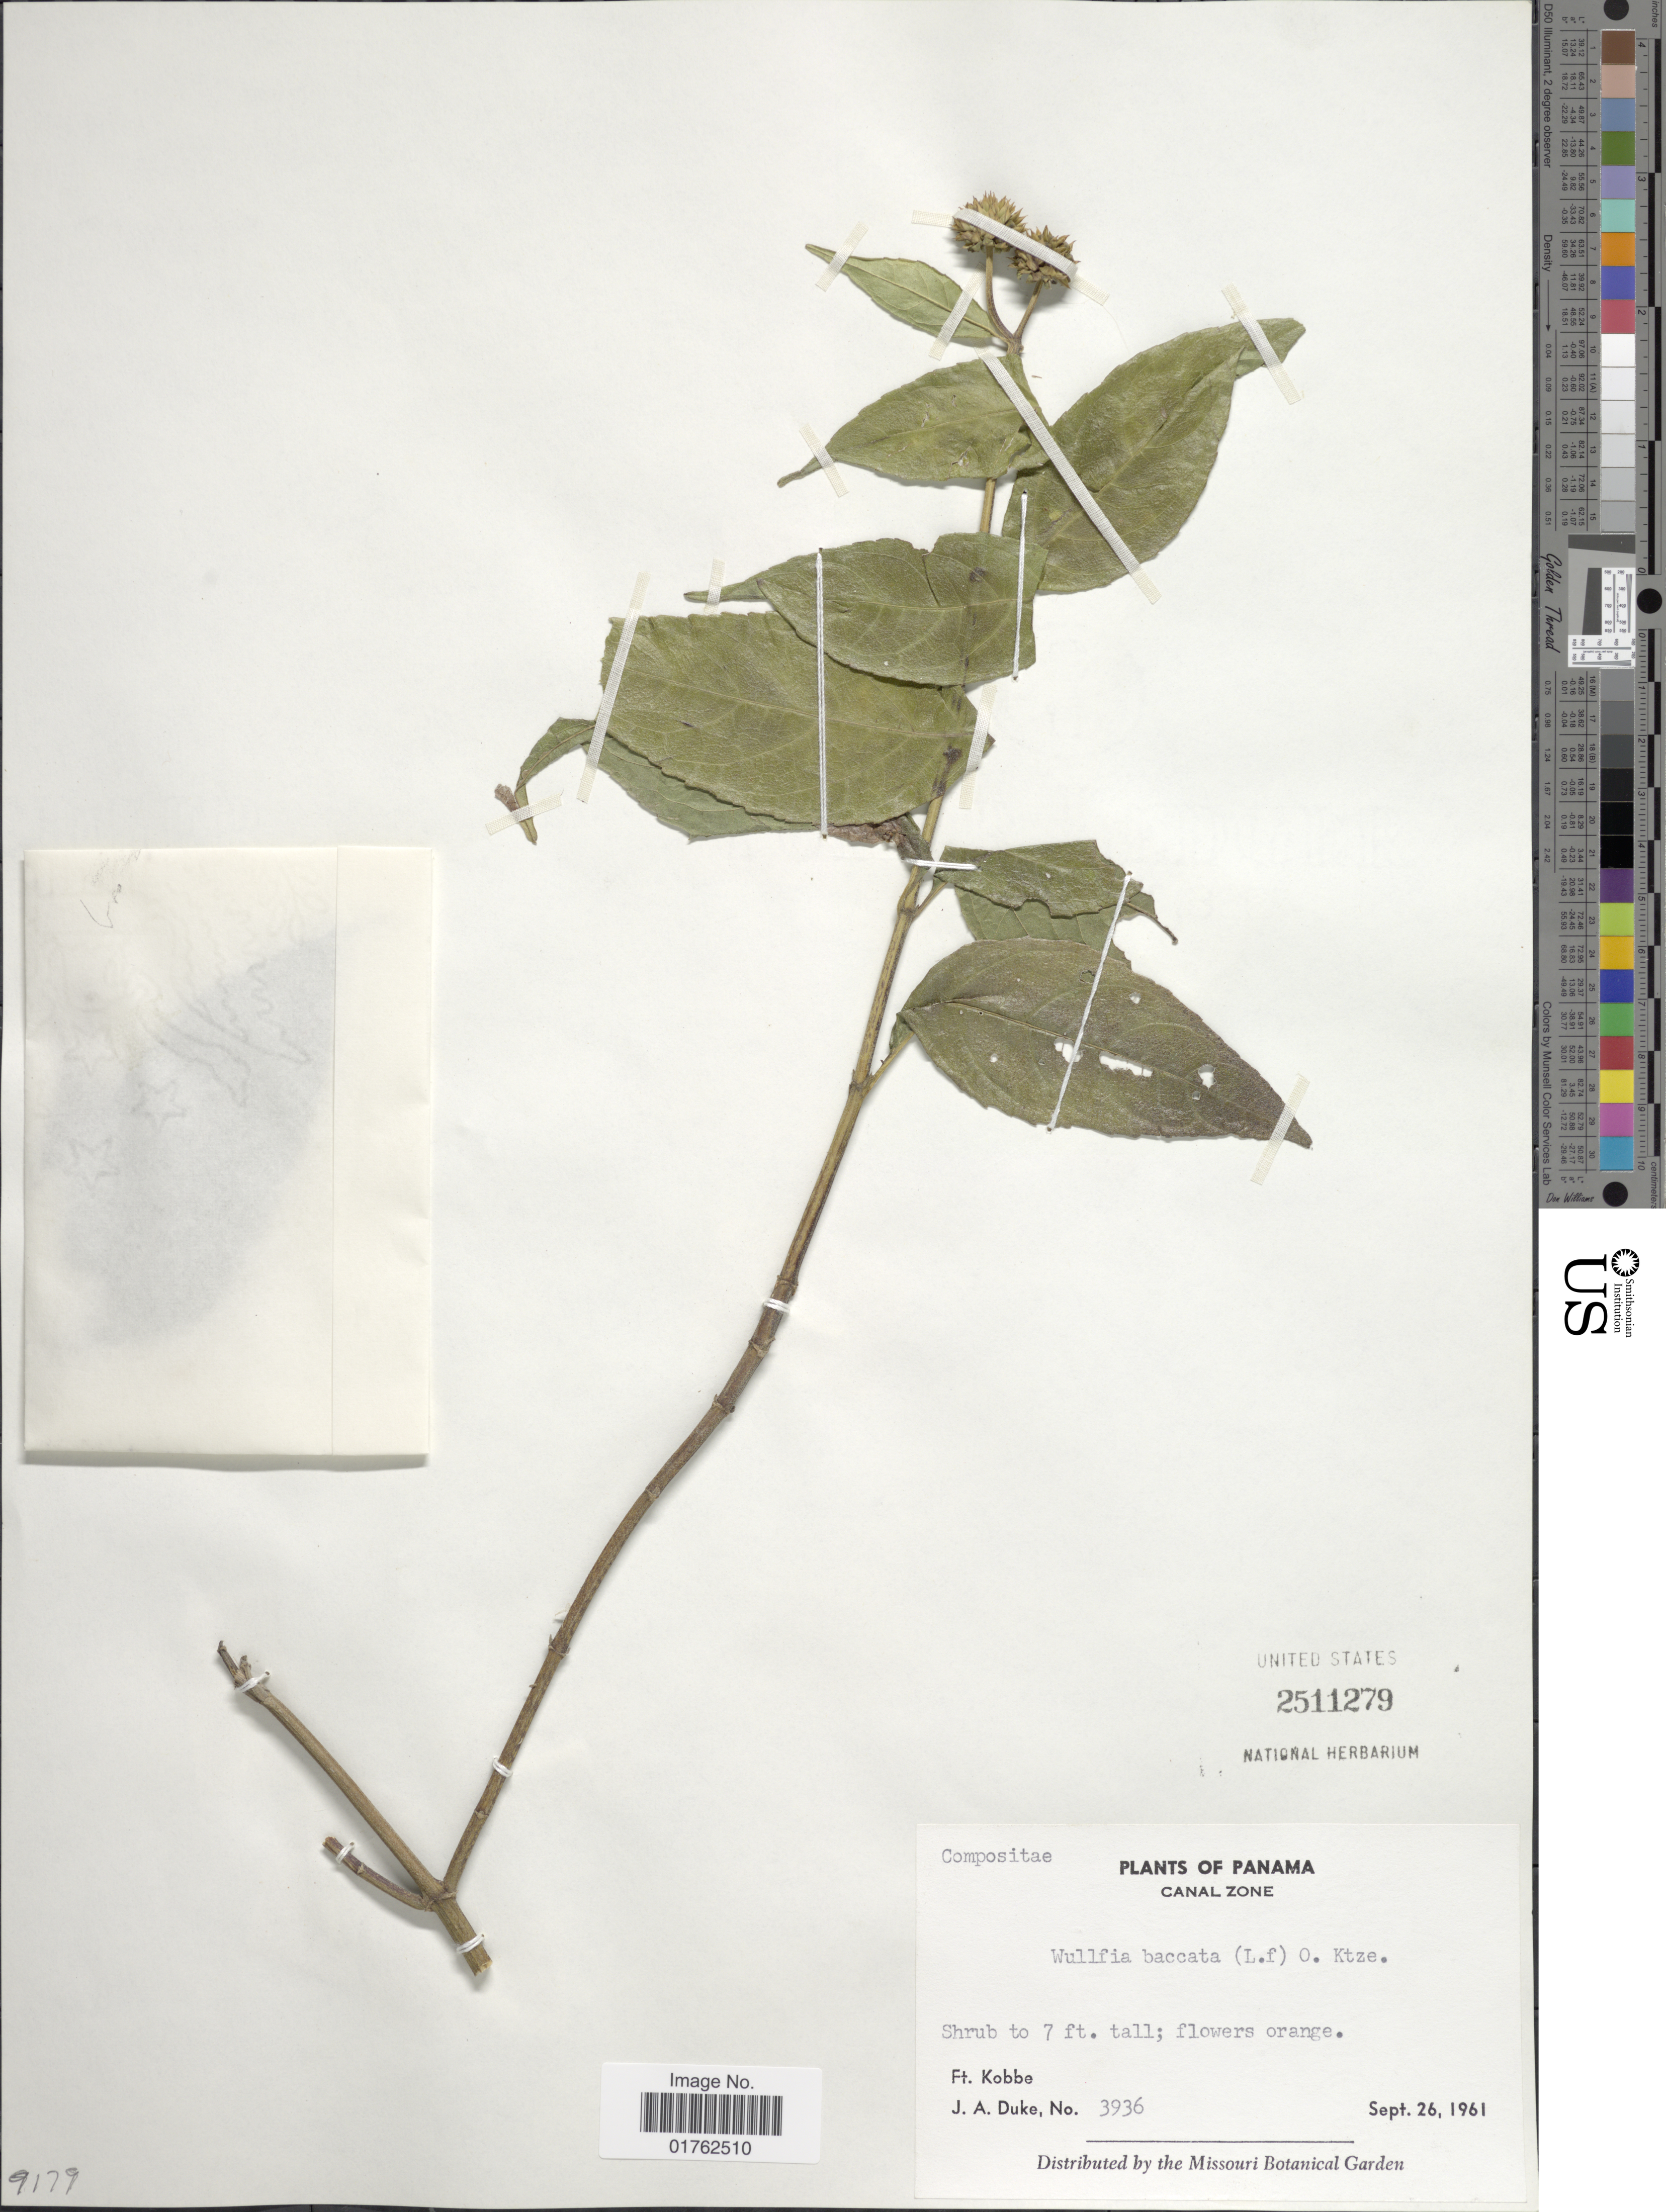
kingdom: Plantae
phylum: Tracheophyta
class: Magnoliopsida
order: Asterales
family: Asteraceae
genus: Wulffia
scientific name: Wulffia baccata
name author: (L. f.) Kuntze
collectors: J. A. Duke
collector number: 3936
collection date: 1961-09-26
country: Panama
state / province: Colón / Panamá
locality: R. Kobbe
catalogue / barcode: US 2511279